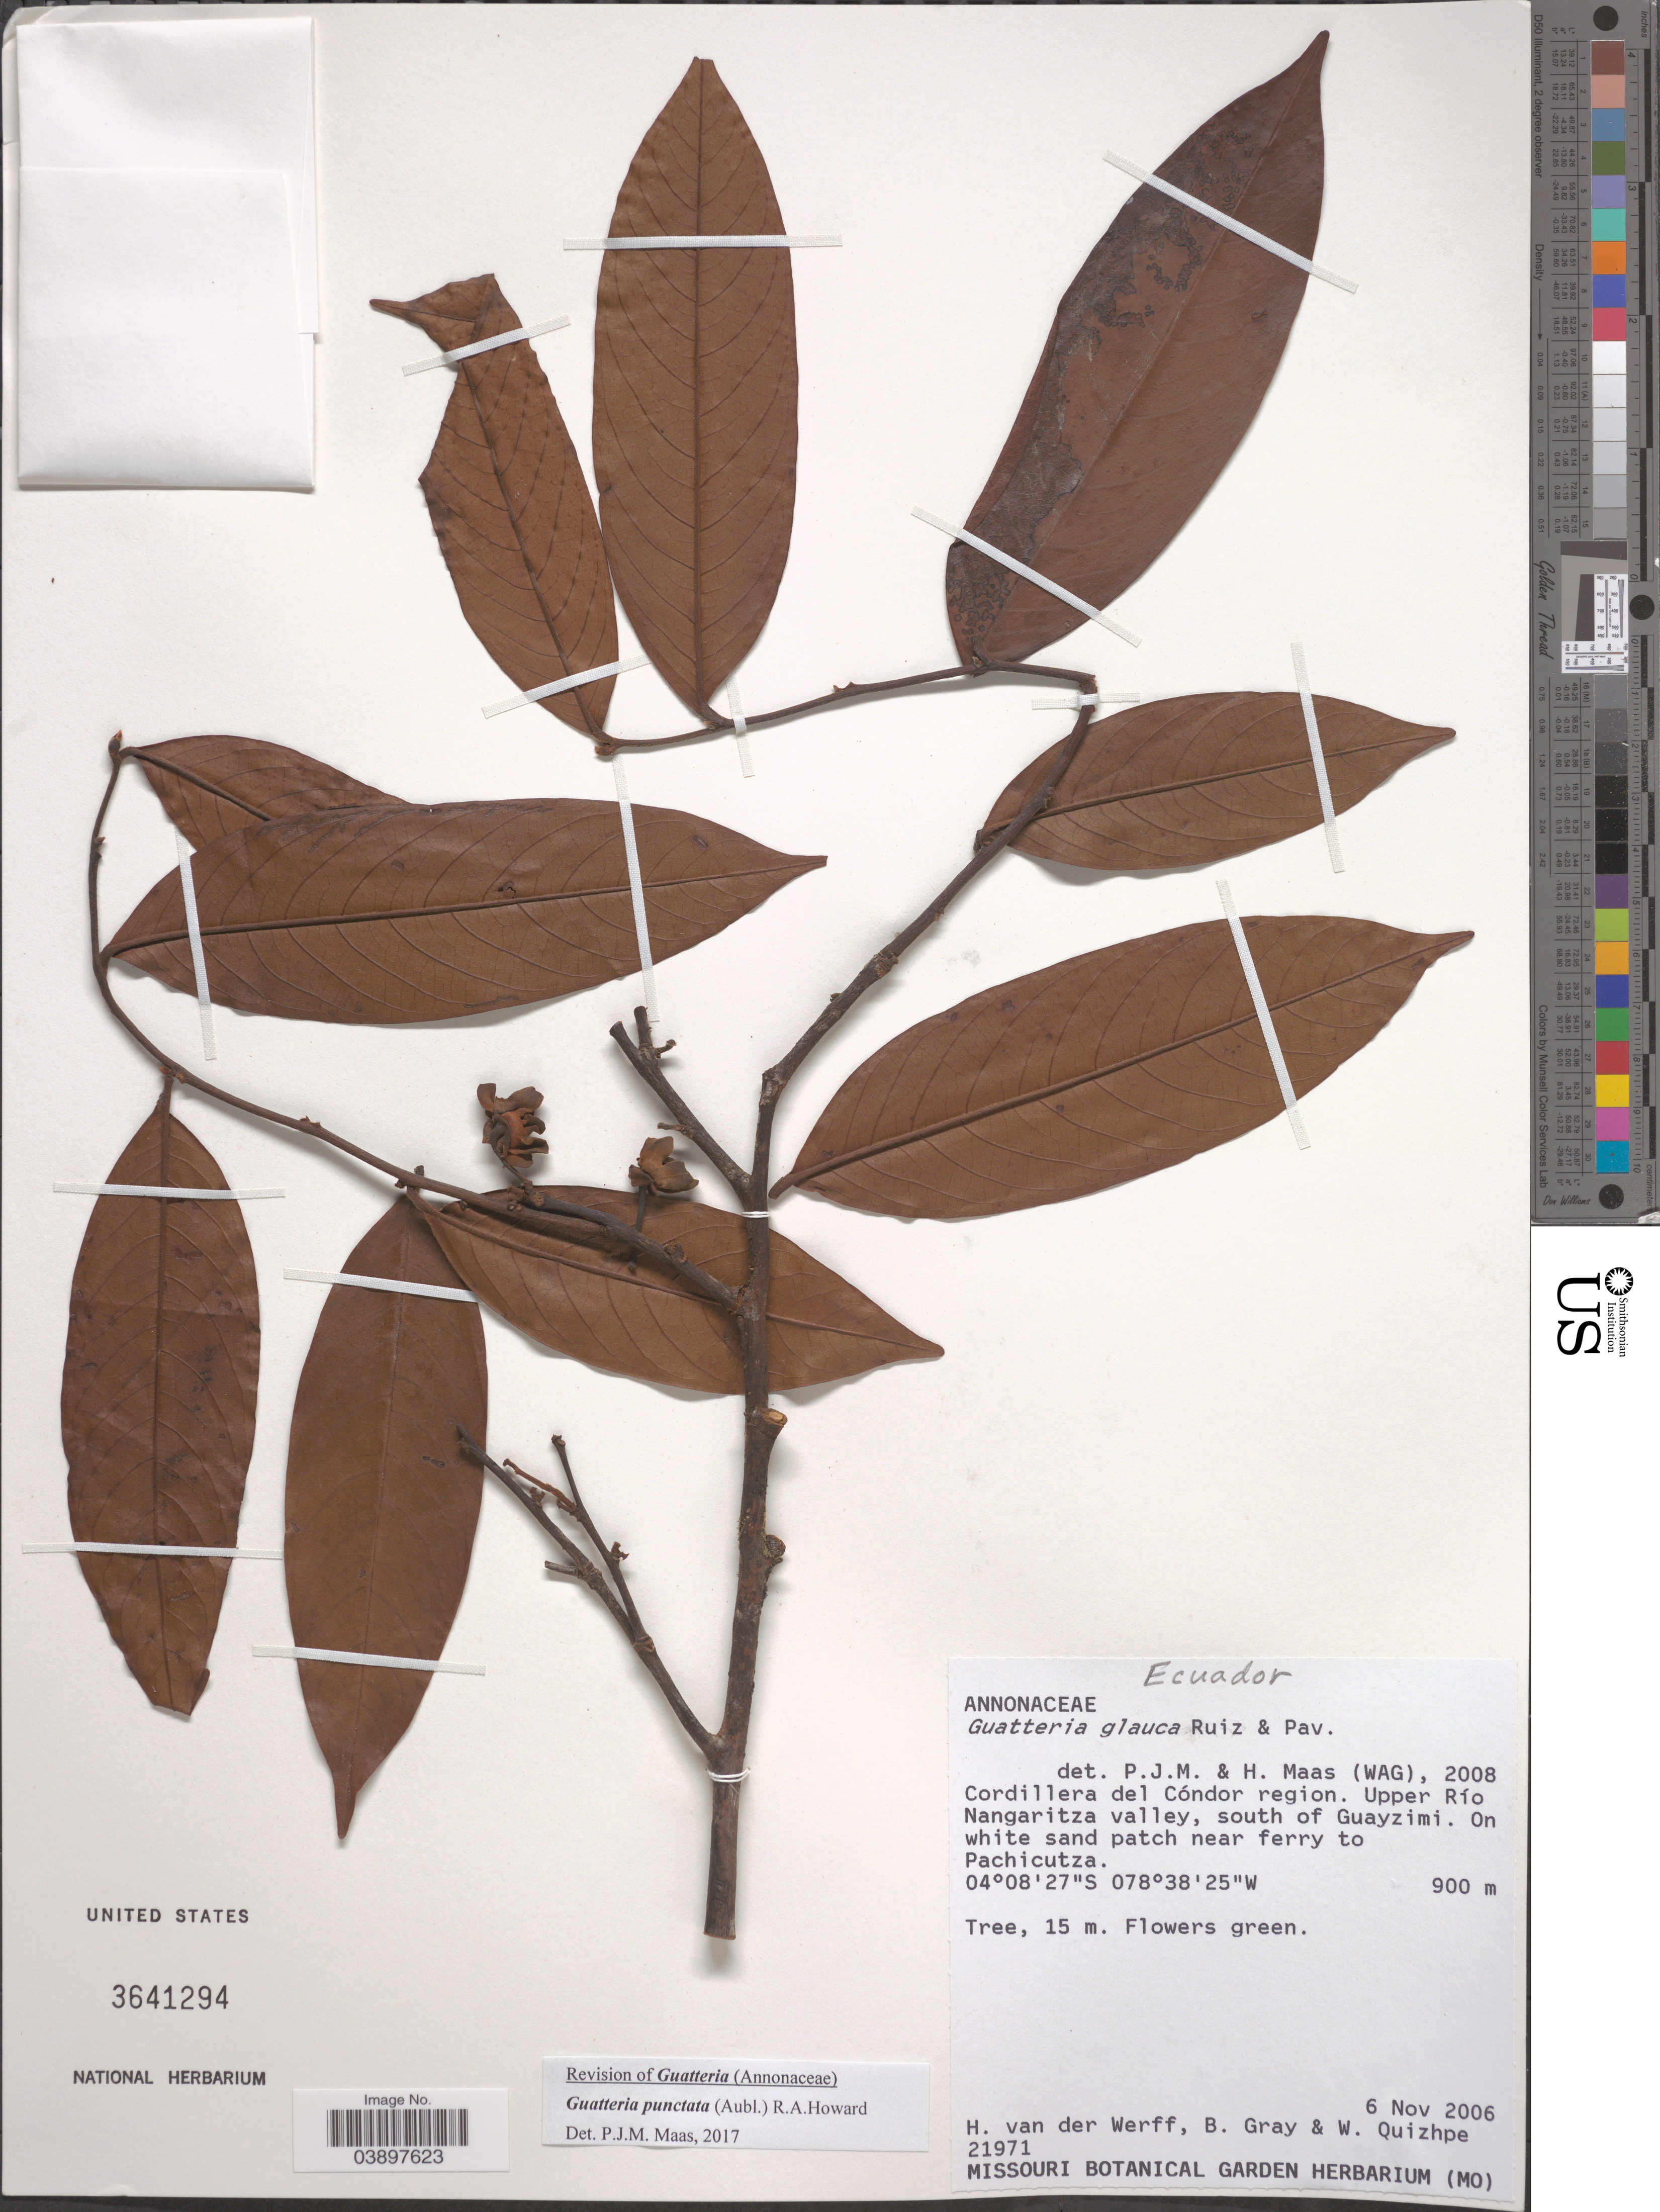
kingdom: Plantae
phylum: Tracheophyta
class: Magnoliopsida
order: Magnoliales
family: Annonaceae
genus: Guatteria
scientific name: Guatteria punctata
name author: (Aubl.) R.A. Howard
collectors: H. van der Werff, B. Gray & W. Quizhpe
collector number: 21971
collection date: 2006-11-09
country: Ecuador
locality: Cordillera del Cóndor region. Upper Río Nangaritza valley, south of Guayzimi. Near ferry to Pachicutza.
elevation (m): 900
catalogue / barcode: US 3641294